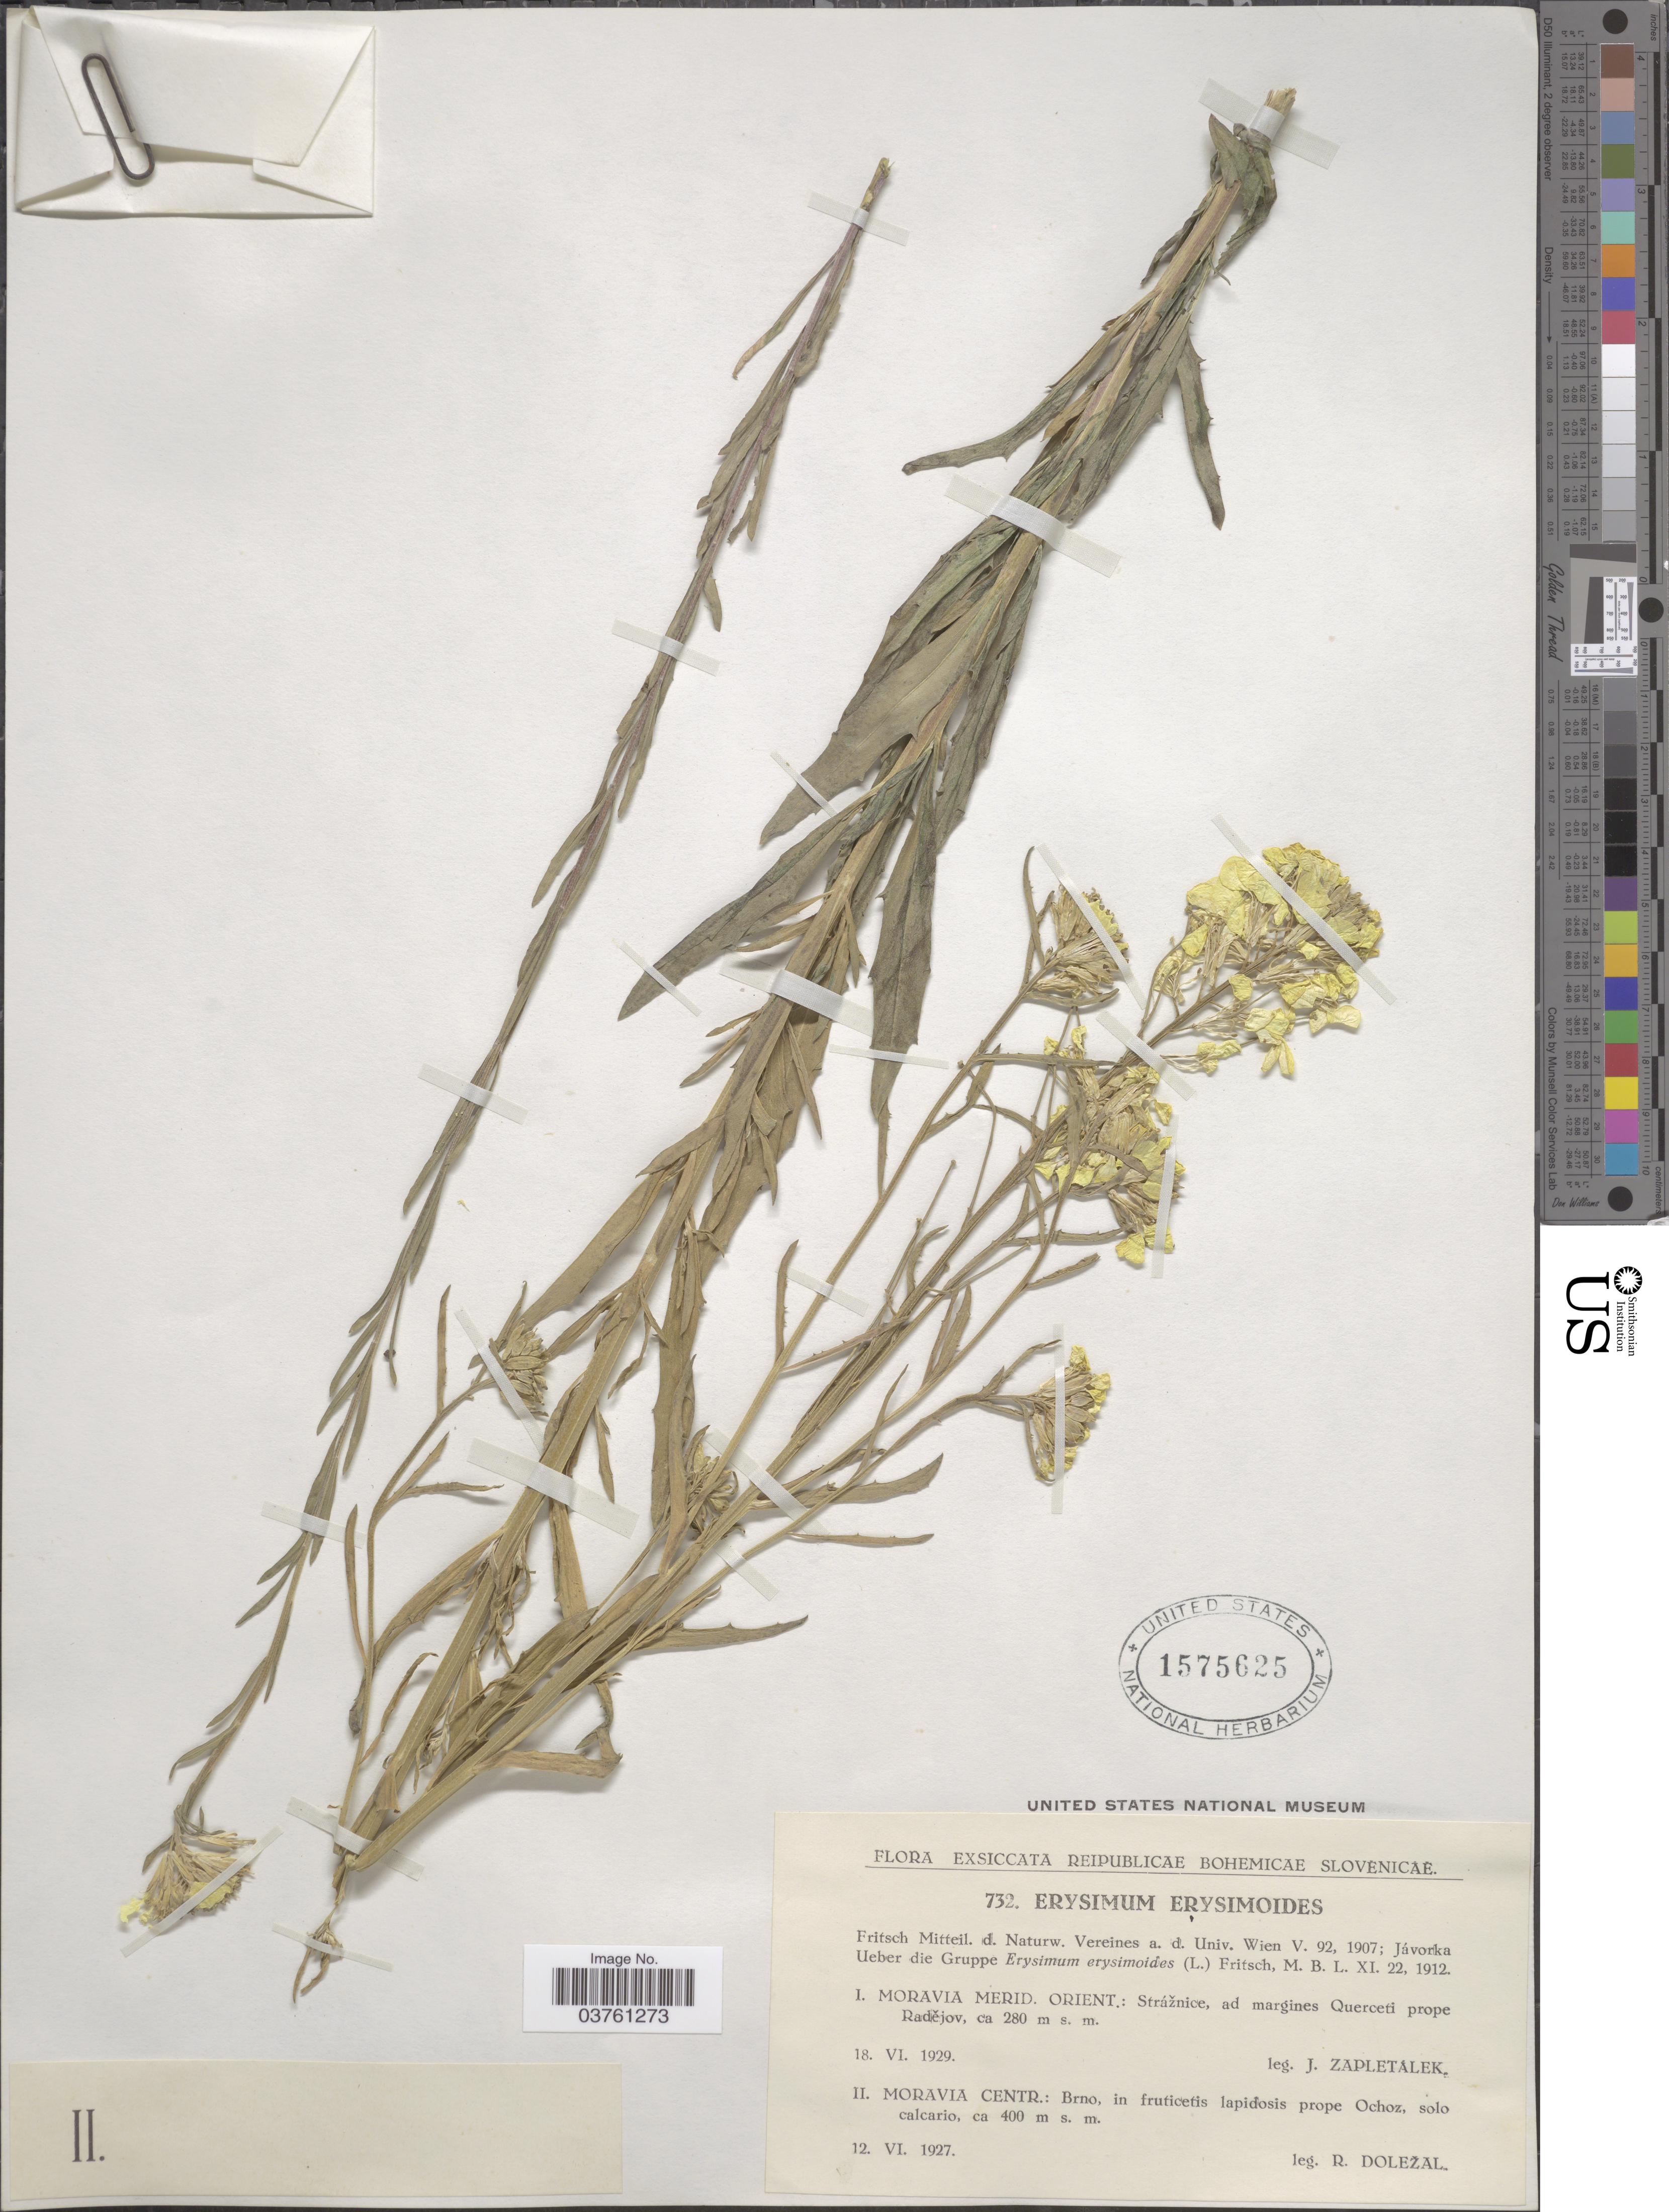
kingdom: Plantae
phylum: Tracheophyta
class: Magnoliopsida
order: Brassicales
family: Brassicaceae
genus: Erysimum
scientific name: Erysimum erysimoides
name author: (Kar. & Kir.) Kuntze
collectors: R. Dolezal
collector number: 732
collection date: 1927-06-12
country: Czechia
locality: Reipublicae Bohemicae Slovenicae. Moravia Centr.: Brno, in fruticetis lapidosis prope Ochoz, solo calcario.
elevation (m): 400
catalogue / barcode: US 1575625